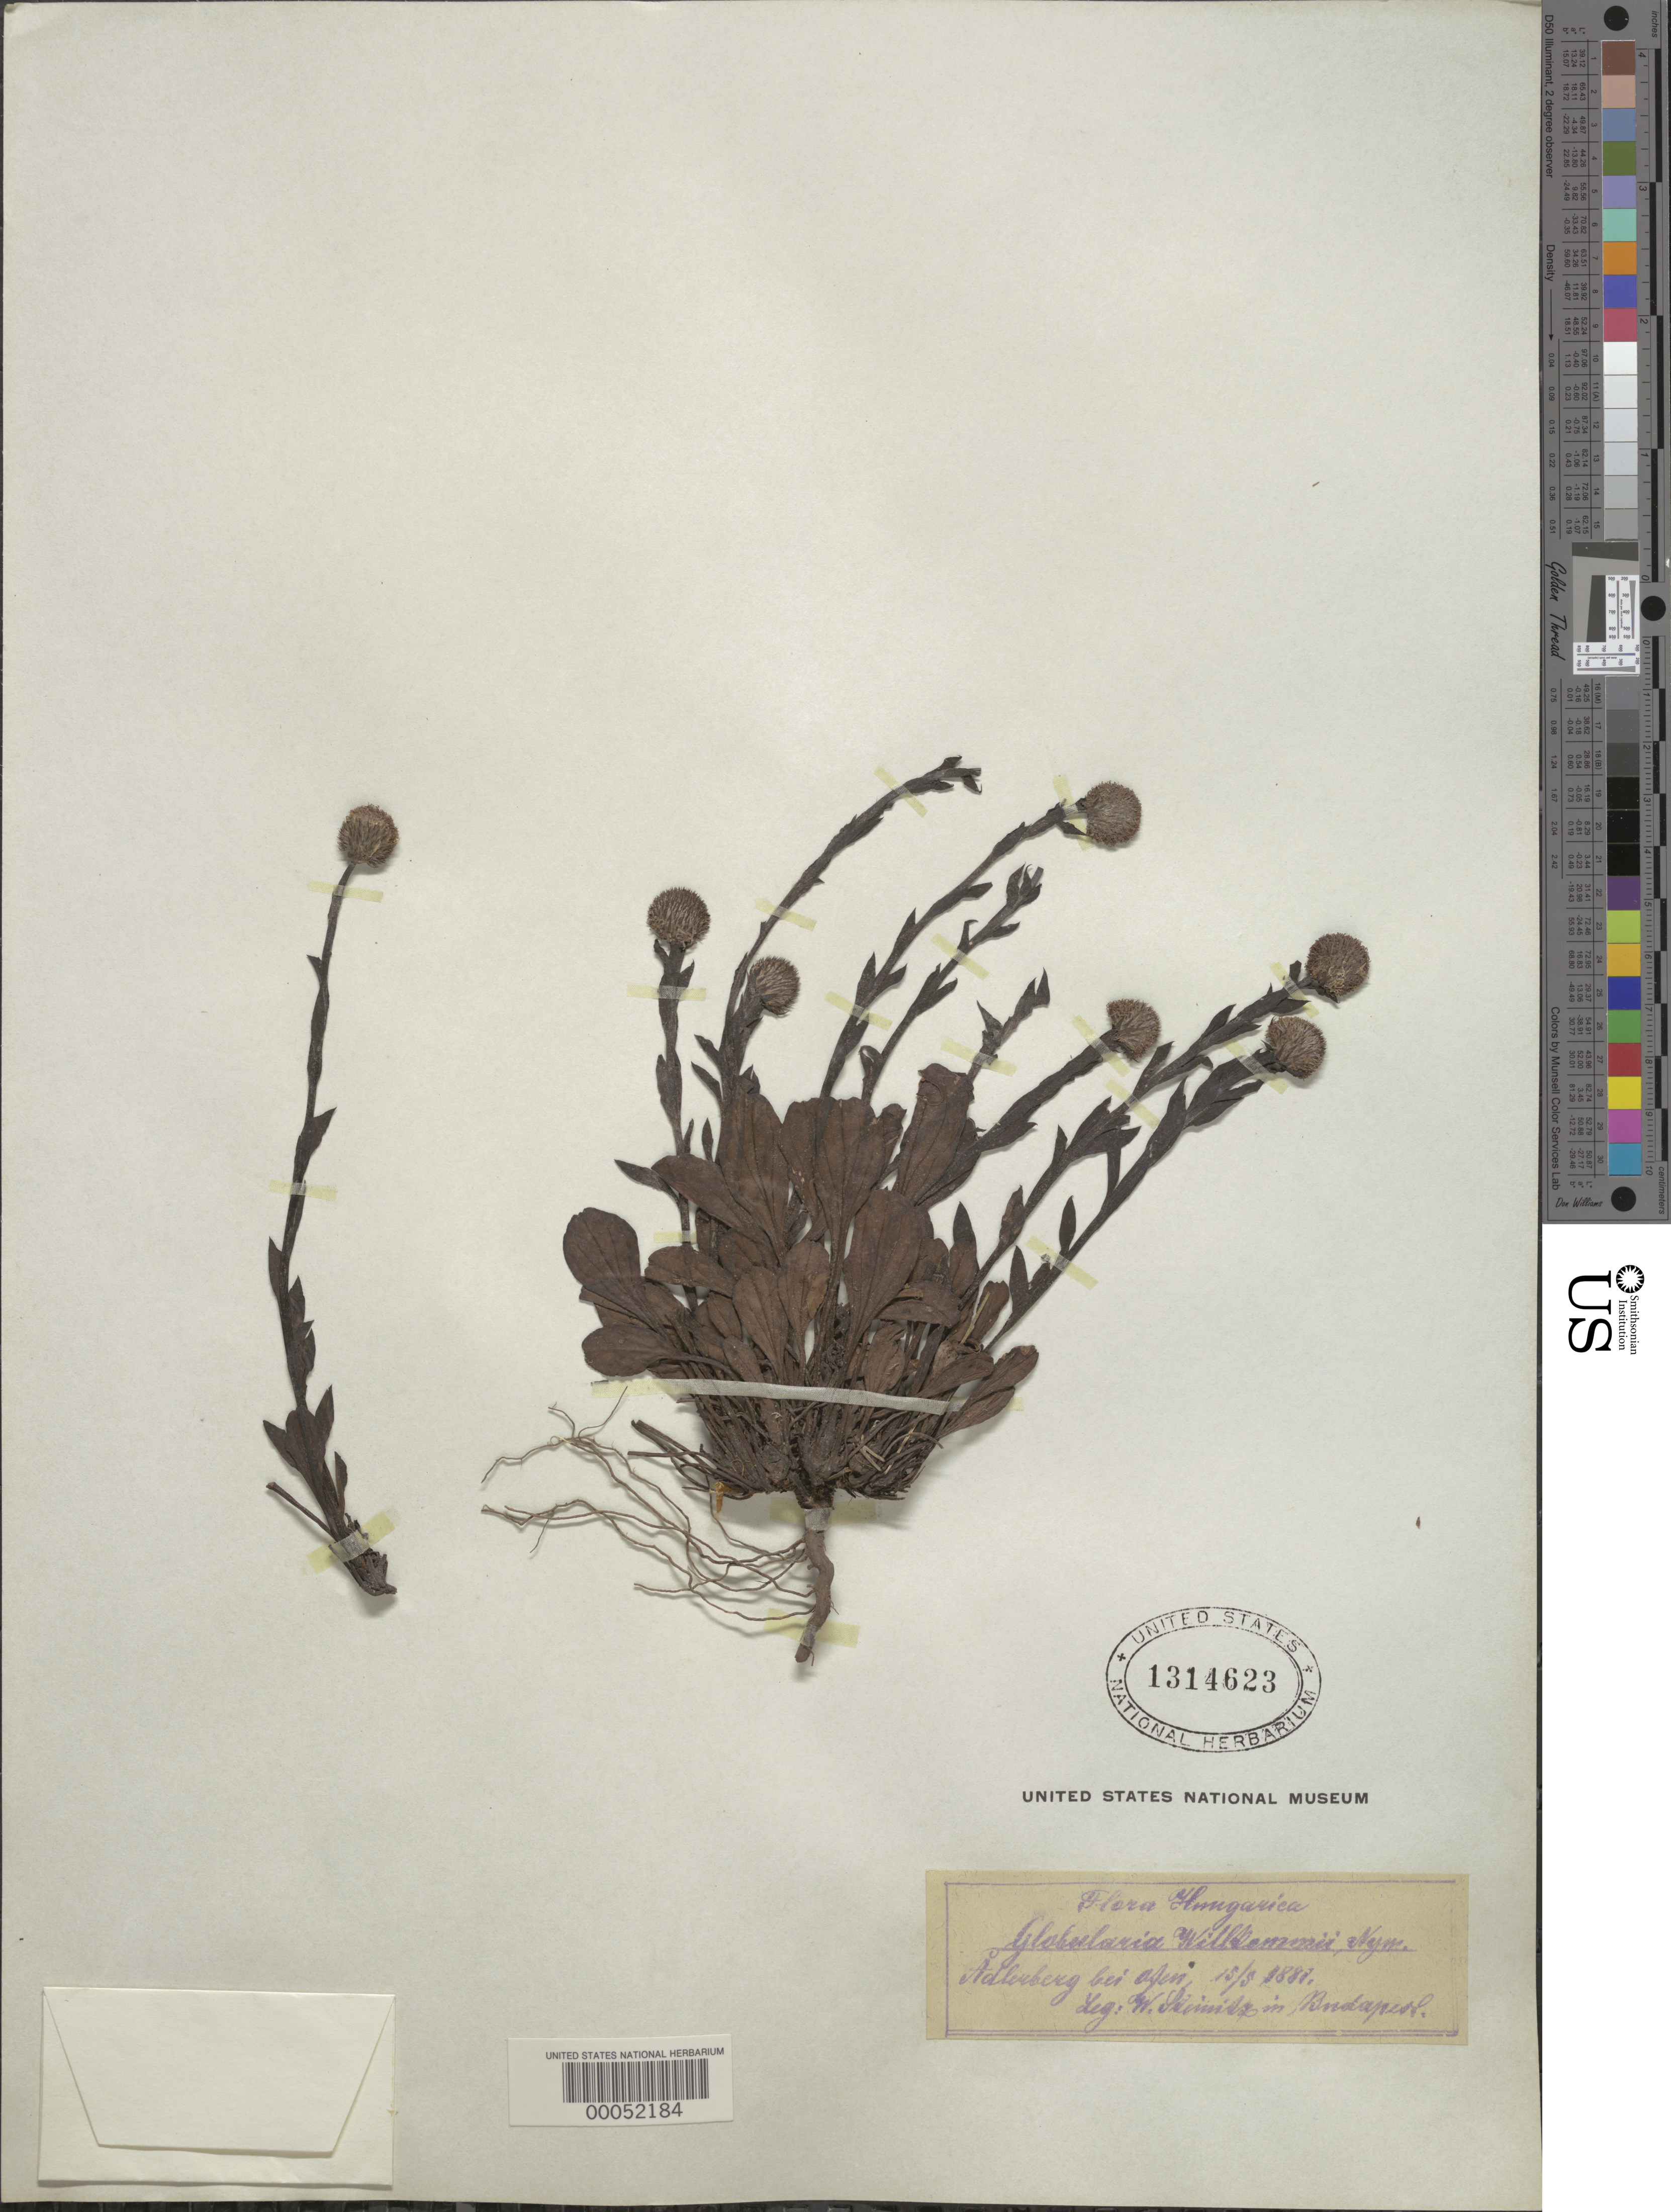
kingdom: Plantae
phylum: Tracheophyta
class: Magnoliopsida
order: Lamiales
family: Plantaginaceae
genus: Globularia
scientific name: Globularia willkommii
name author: Nyman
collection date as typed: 15 May 1888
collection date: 1888-05-15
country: Hungary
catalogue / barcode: US 1314623